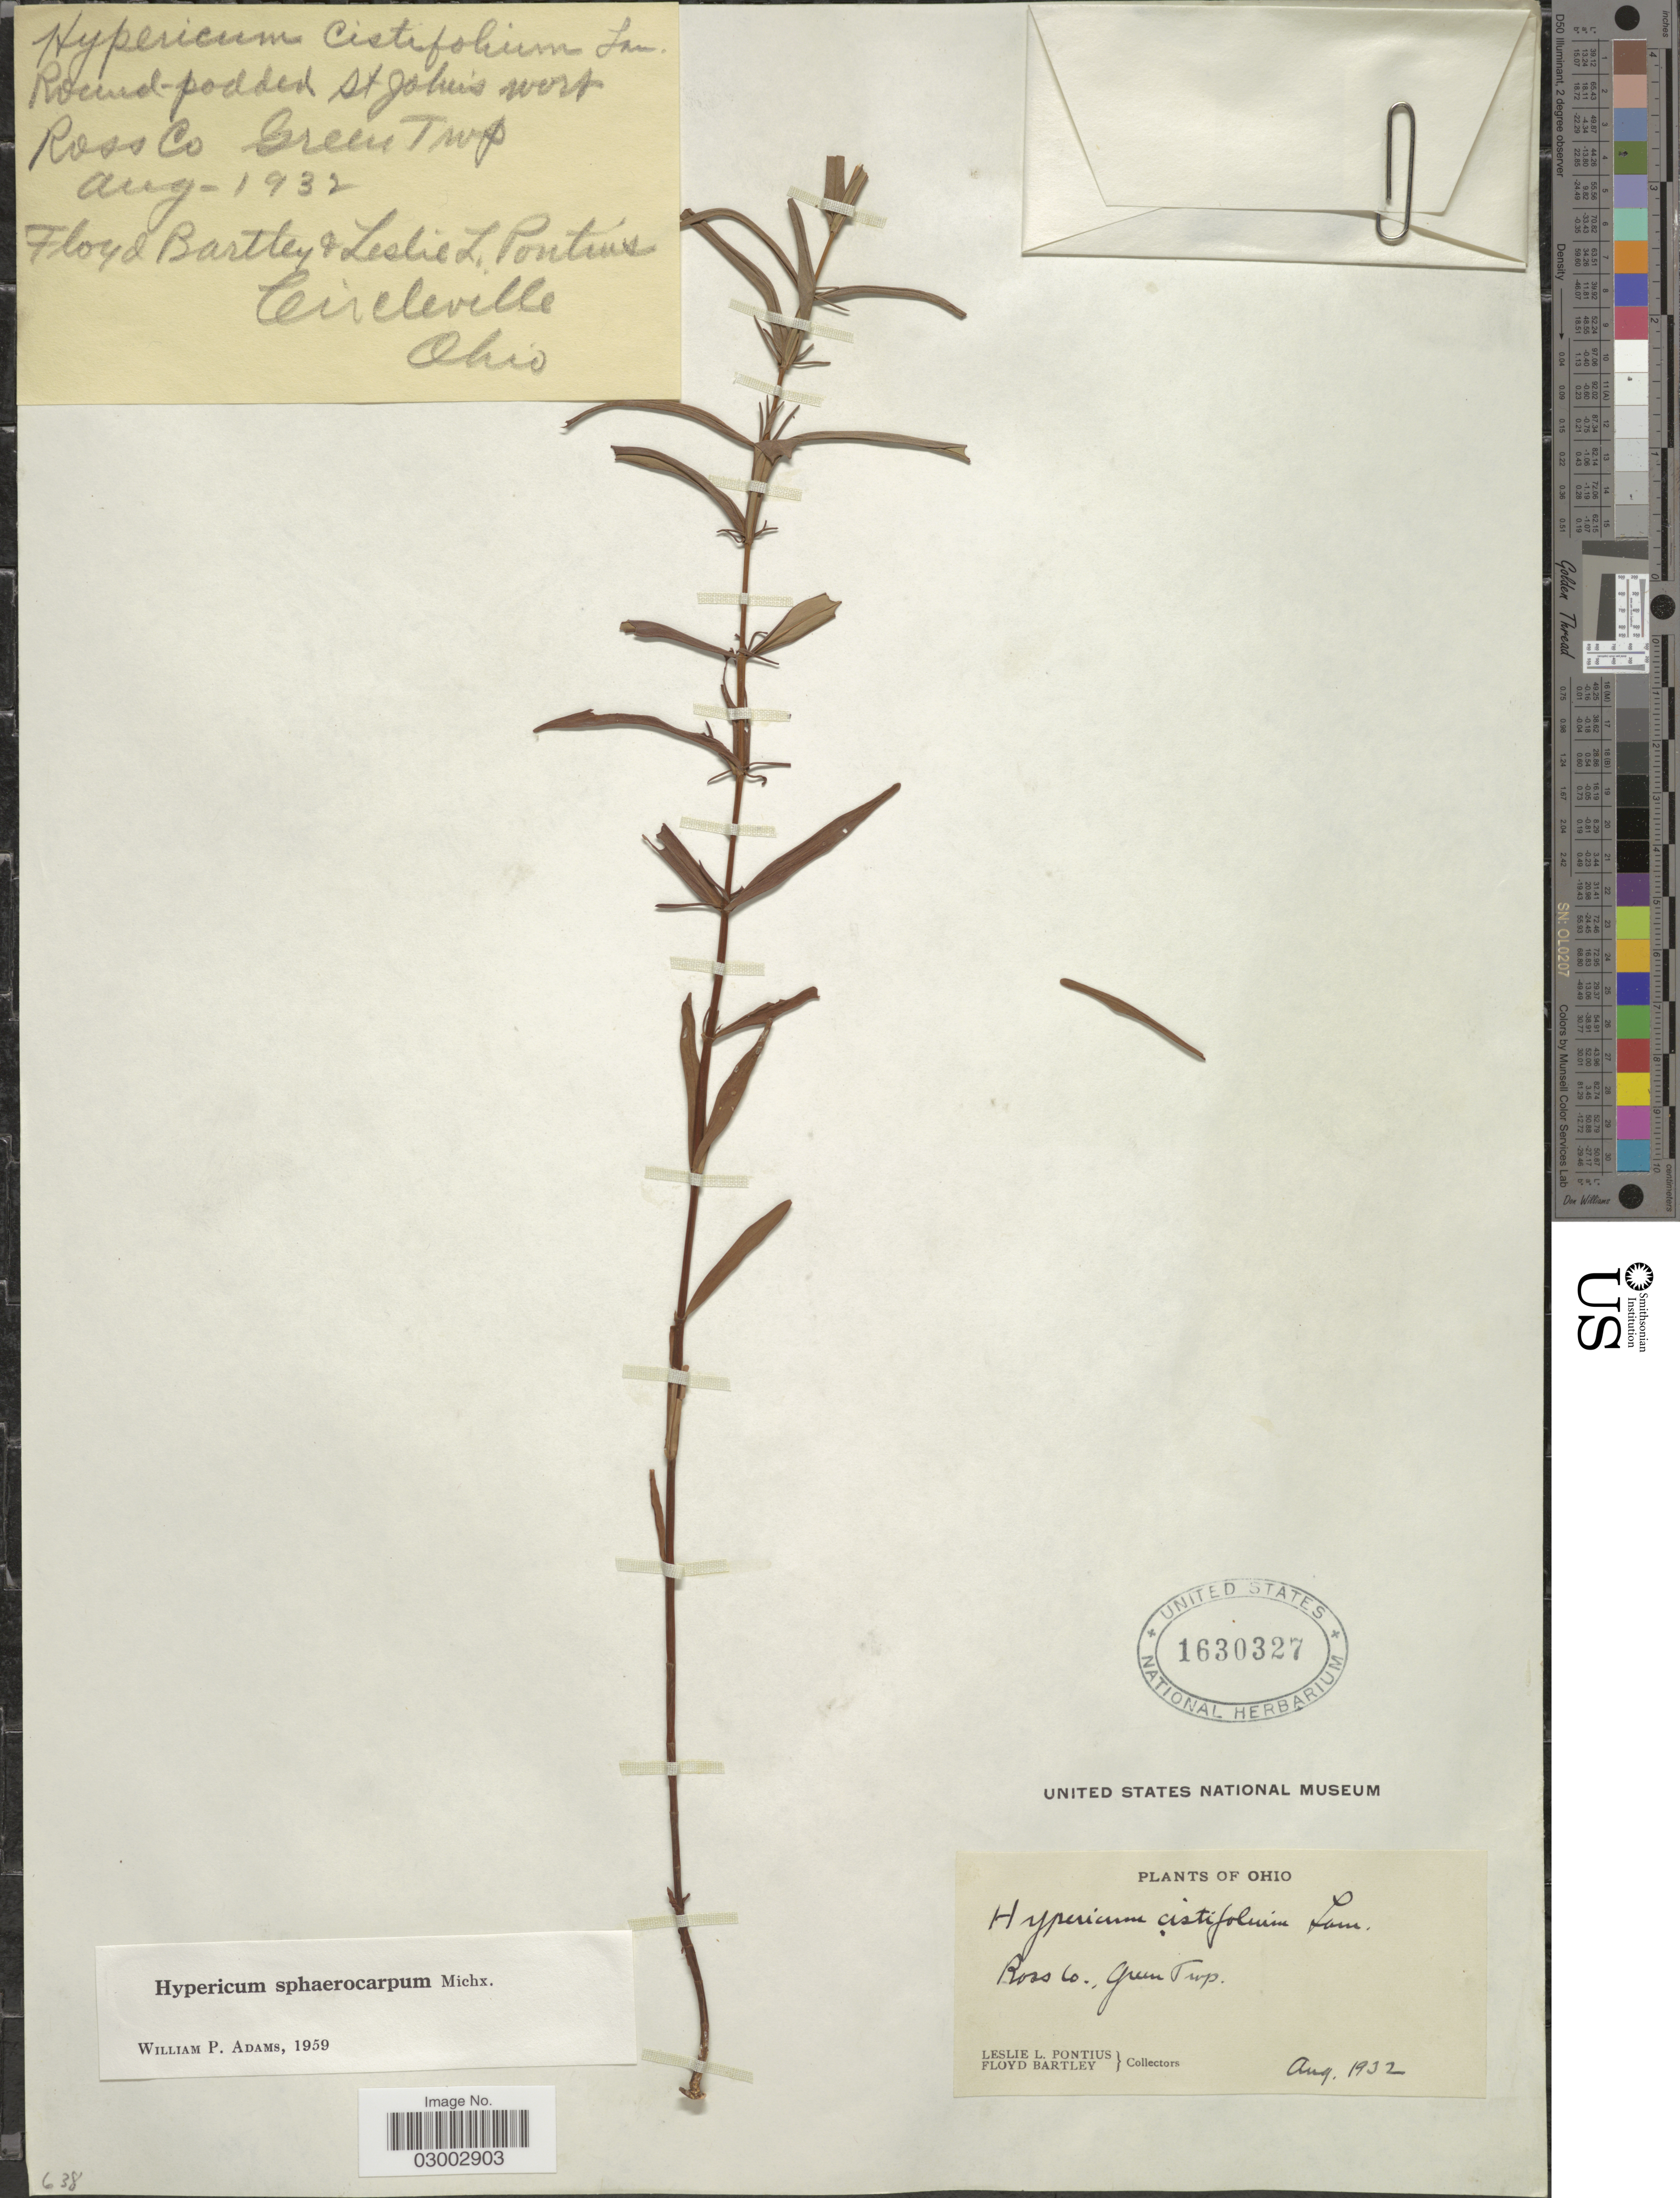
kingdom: Plantae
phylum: Tracheophyta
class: Magnoliopsida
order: Malpighiales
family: Hypericaceae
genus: Hypericum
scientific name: Hypericum sphaerocarpum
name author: Michx.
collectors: F. Bartley & L. Pontius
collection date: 1932-08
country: United States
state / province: Ohio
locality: Ross Co., Green Trop. Circleville [unsure placement]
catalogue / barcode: US 1630327